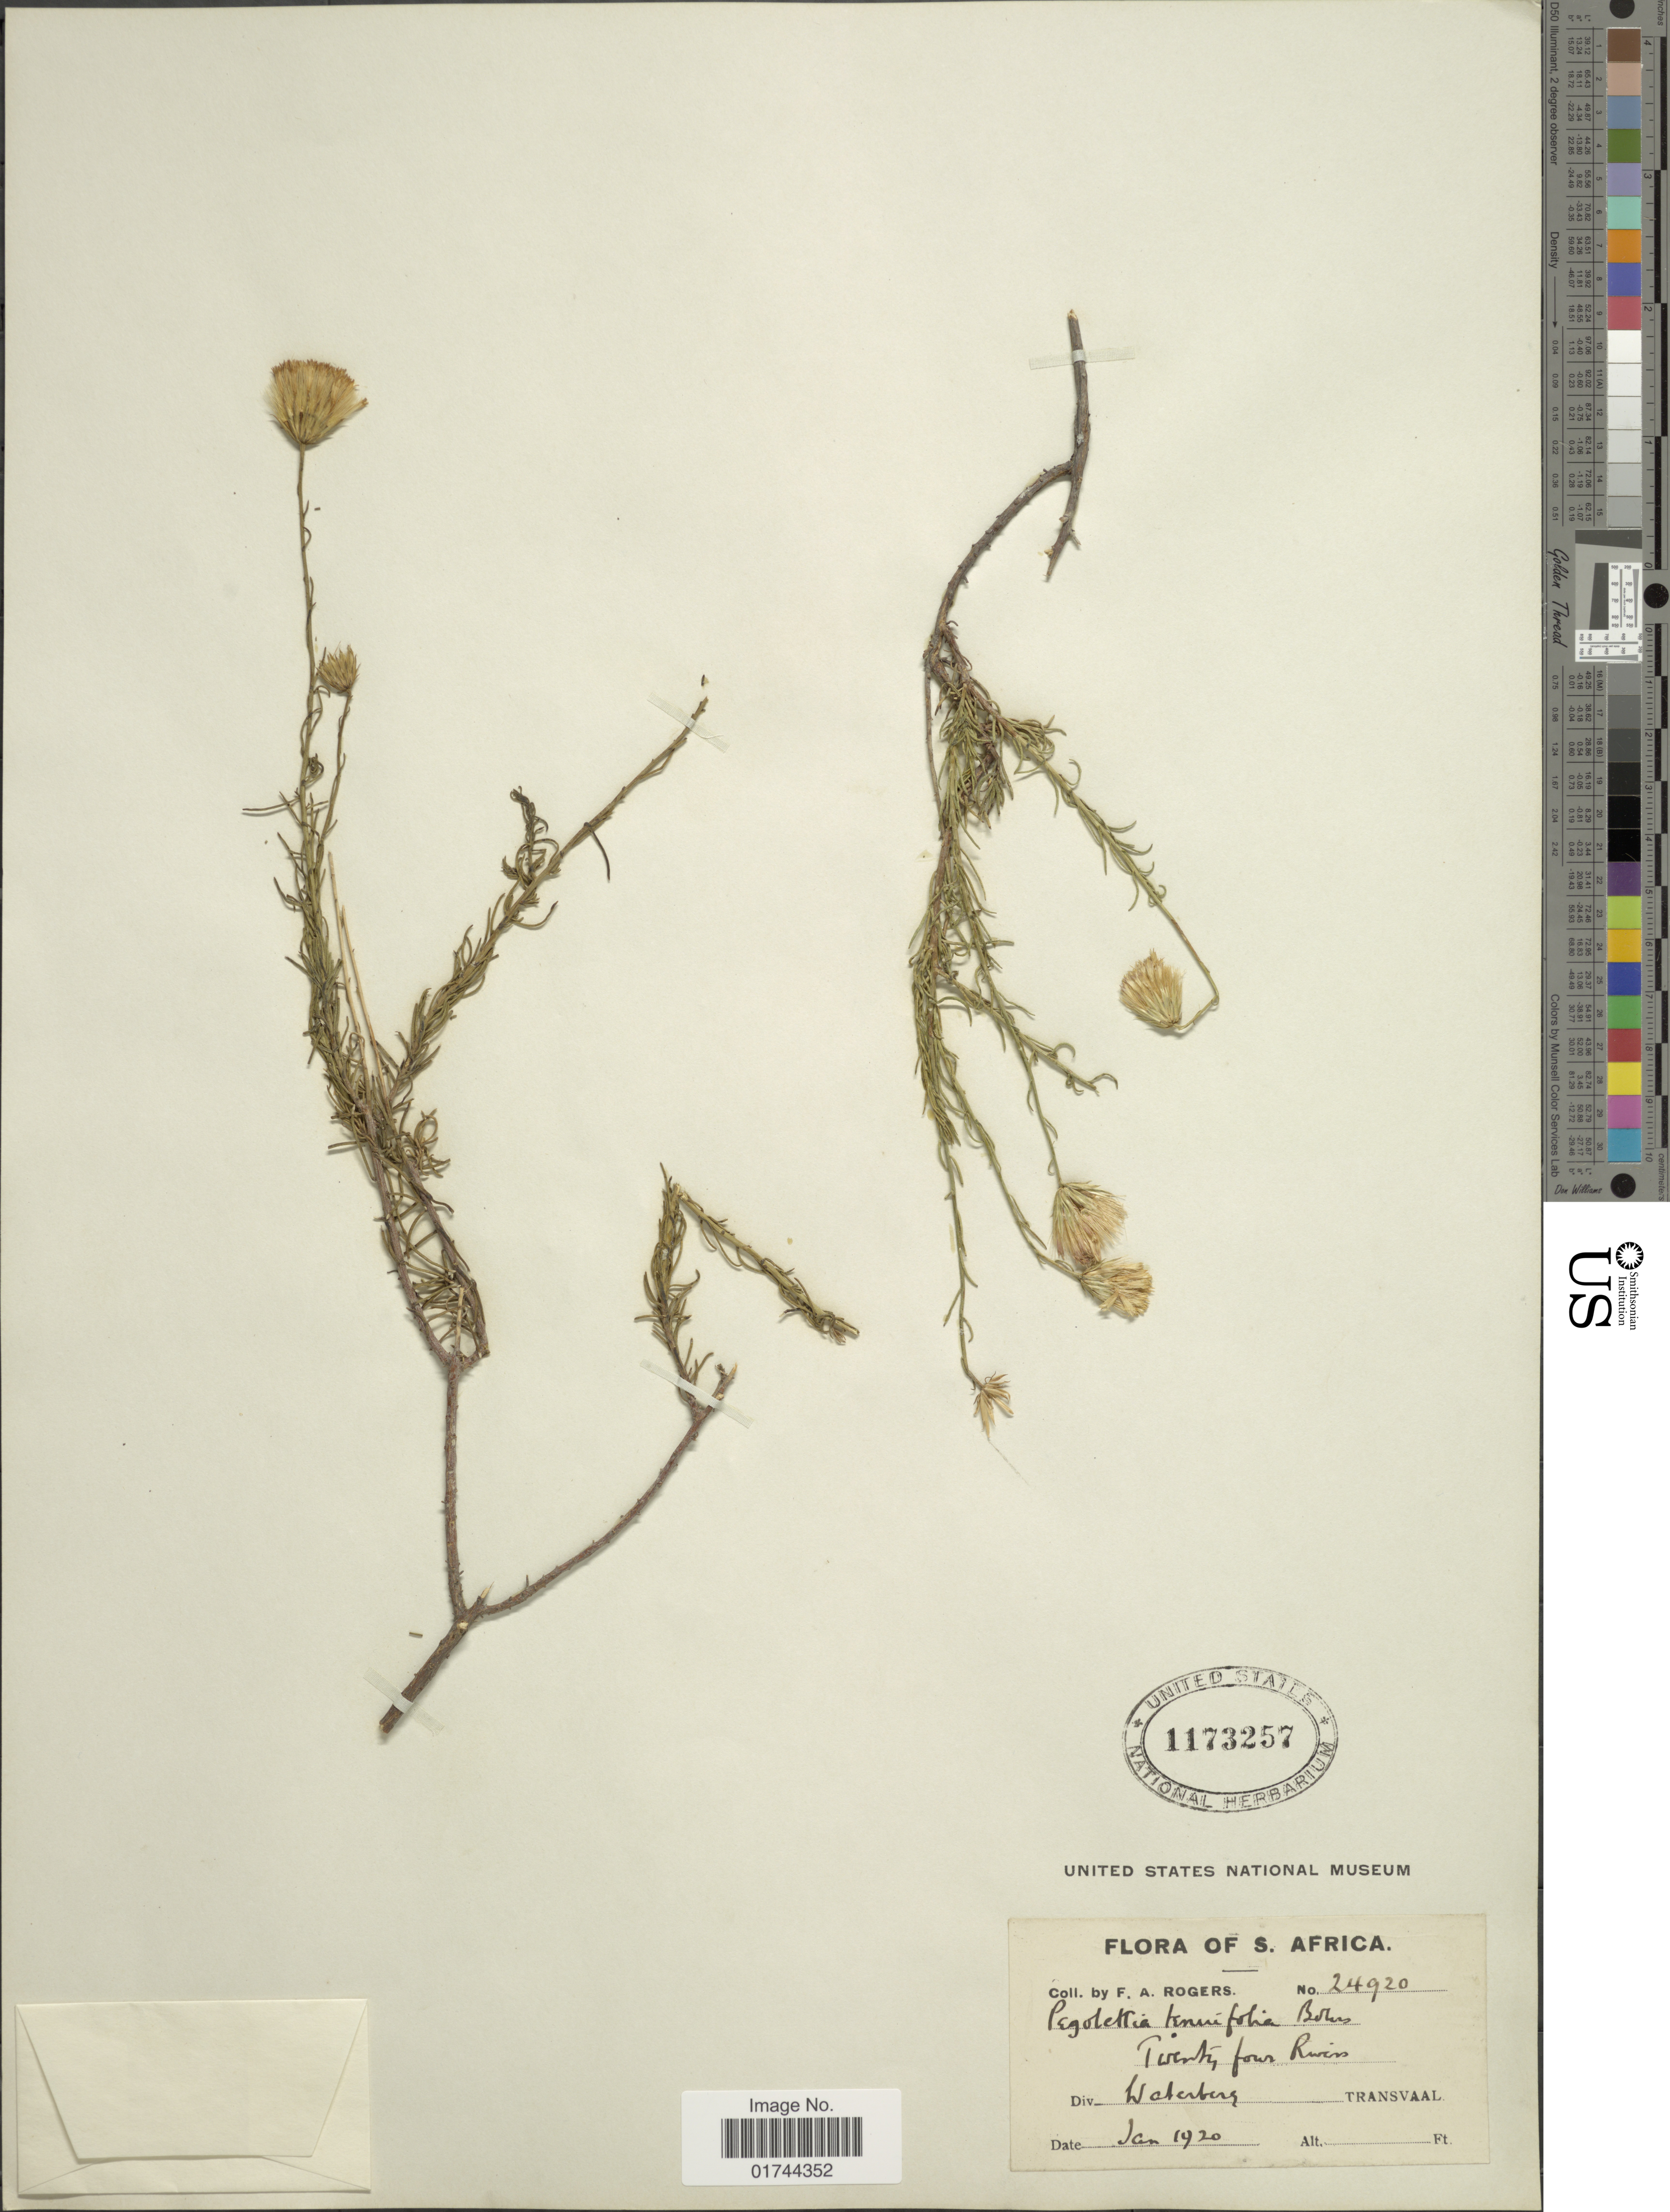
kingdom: Plantae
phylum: Tracheophyta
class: Magnoliopsida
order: Asterales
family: Asteraceae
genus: Pegolettia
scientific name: Pegolettia tenuifolia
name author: Bolus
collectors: F. A. Rogers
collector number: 24920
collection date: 1920-01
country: South Africa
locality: S. Africa, Twenty four Rivers, div. Waterberg Transvaal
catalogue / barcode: US 1173257